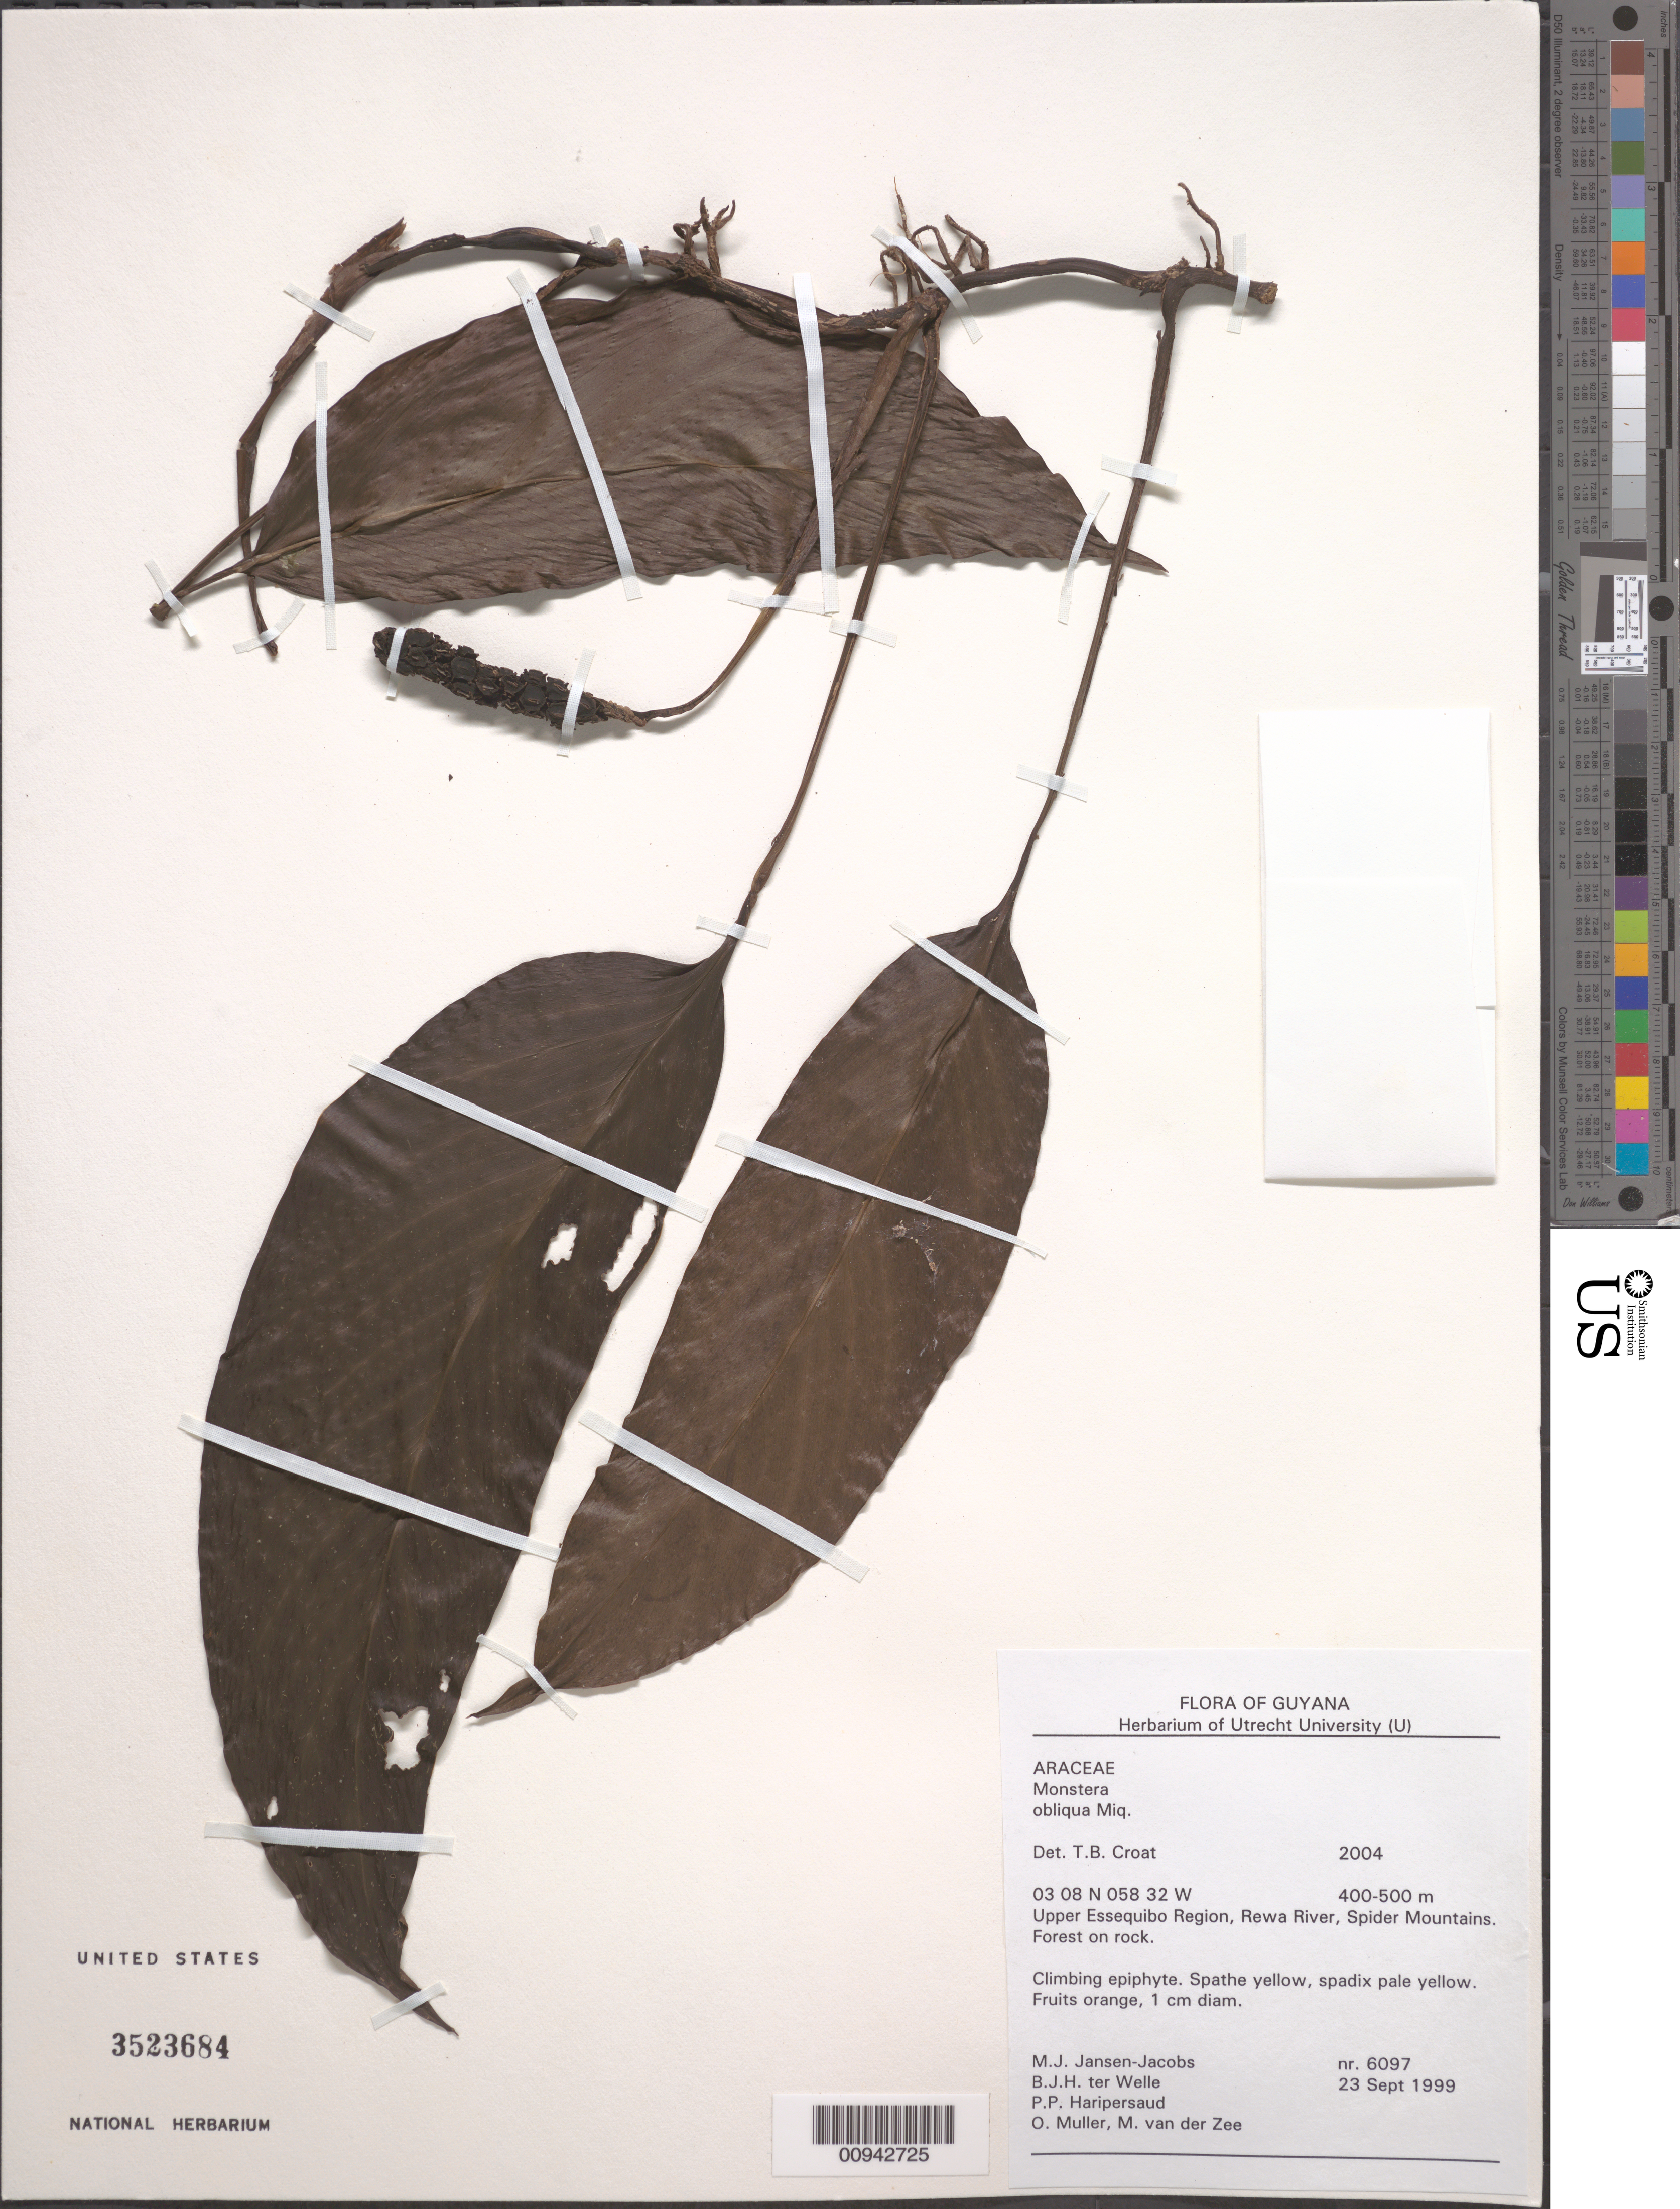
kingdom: Plantae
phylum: Tracheophyta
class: Liliopsida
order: Alismatales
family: Araceae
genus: Monstera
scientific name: Monstera obliqua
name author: Miq.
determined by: Croat, Thomas B., Missouri Botanical Garden (MO)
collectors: M. J. Jansen-Jacobs, B. Welle, P. Haripersaud, O. Muller & M. van der Zee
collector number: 6097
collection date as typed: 23-Sep-99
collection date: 1999-09-23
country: Guyana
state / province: U. Takutu-U. Essequibo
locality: Rewa River, Spider Mts., Upper Essequibo Region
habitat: Forest on rock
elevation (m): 400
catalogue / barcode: US 3523684